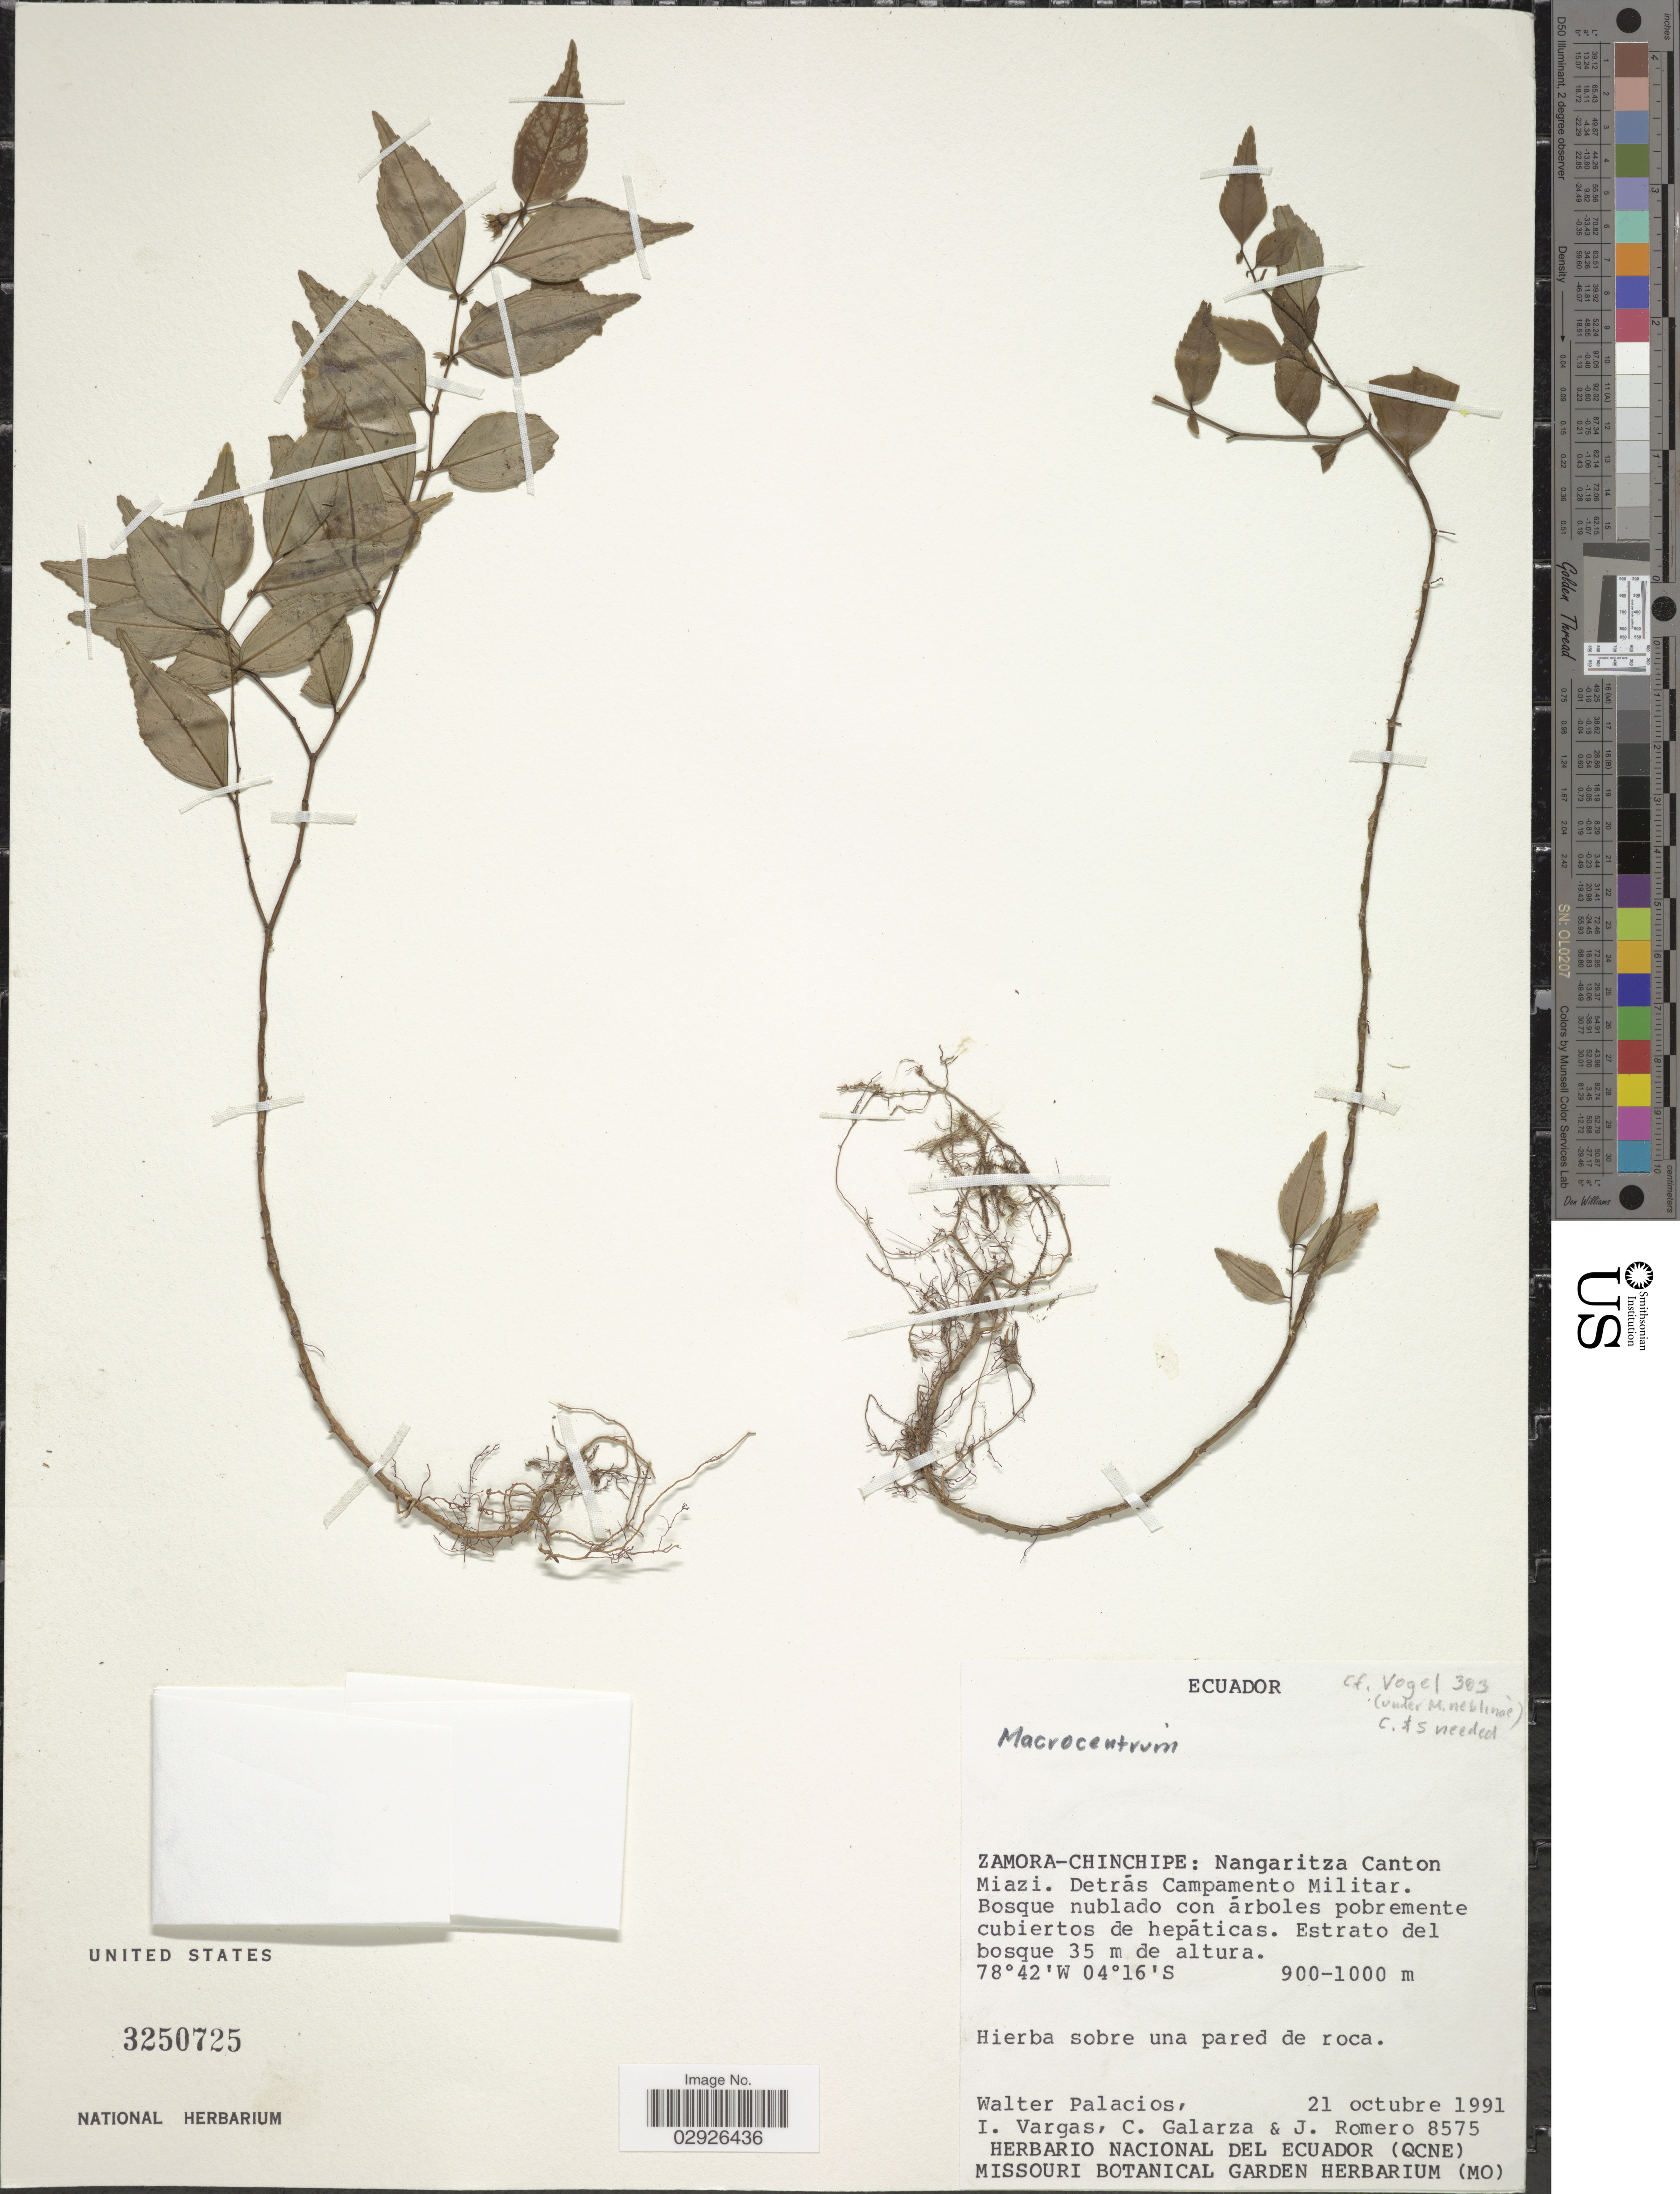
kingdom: Plantae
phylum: Tracheophyta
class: Magnoliopsida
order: Myrtales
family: Melastomataceae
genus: Macrocentrum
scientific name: Macrocentrum sp.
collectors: W. Palacios, I. Vargas, C. Galarza & J. Romero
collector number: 8575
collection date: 1991-10-21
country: Ecuador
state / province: Zamora-Chinchipe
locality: Nangaritza Canton Miazi. Detrás Campamento Militar.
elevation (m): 900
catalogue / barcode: US 3250725